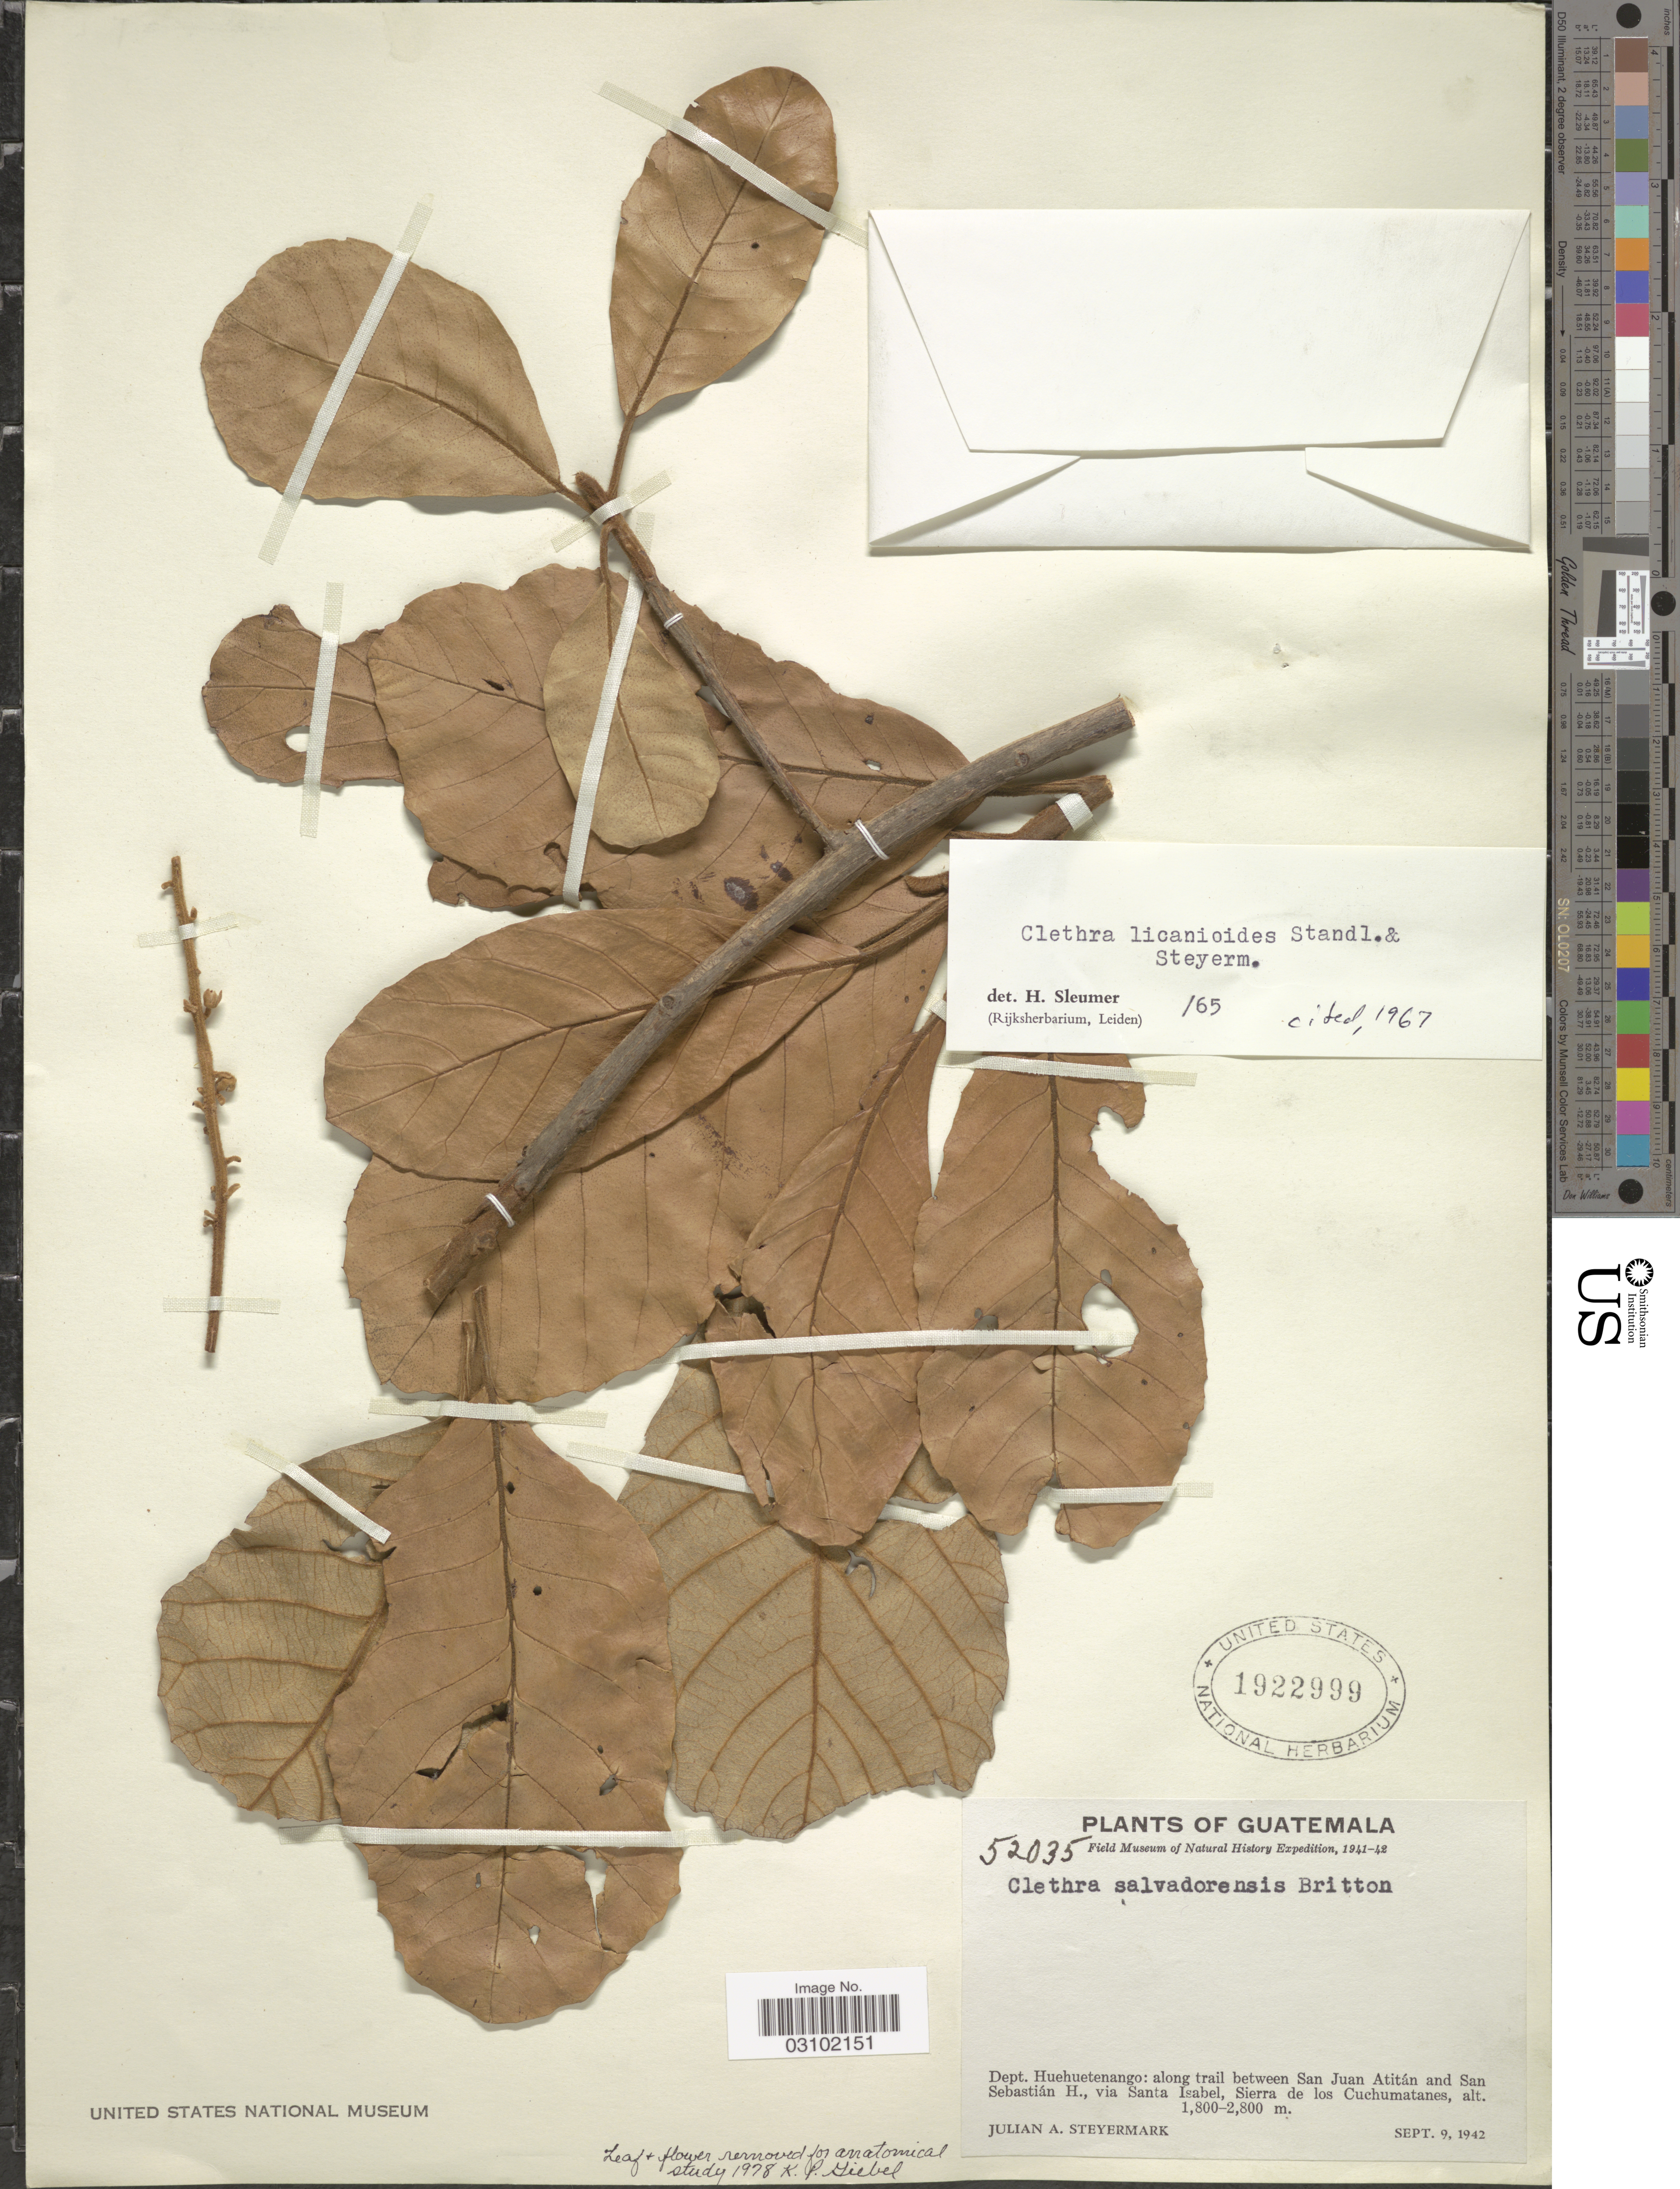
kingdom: Plantae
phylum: Tracheophyta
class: Magnoliopsida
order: Ericales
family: Clethraceae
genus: Clethra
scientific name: Clethra licanioides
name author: Standl. & Steyerm.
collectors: J. Steyermark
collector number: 52035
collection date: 1942-09-09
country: Guatemala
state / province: Huehuetenango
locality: Dept. Huehuetenango: along trail between San Juan Atitán and San Sebastián H., via Santa Isabel, Sierra de los Cuchumatanes.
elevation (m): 1800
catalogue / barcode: US 1922999